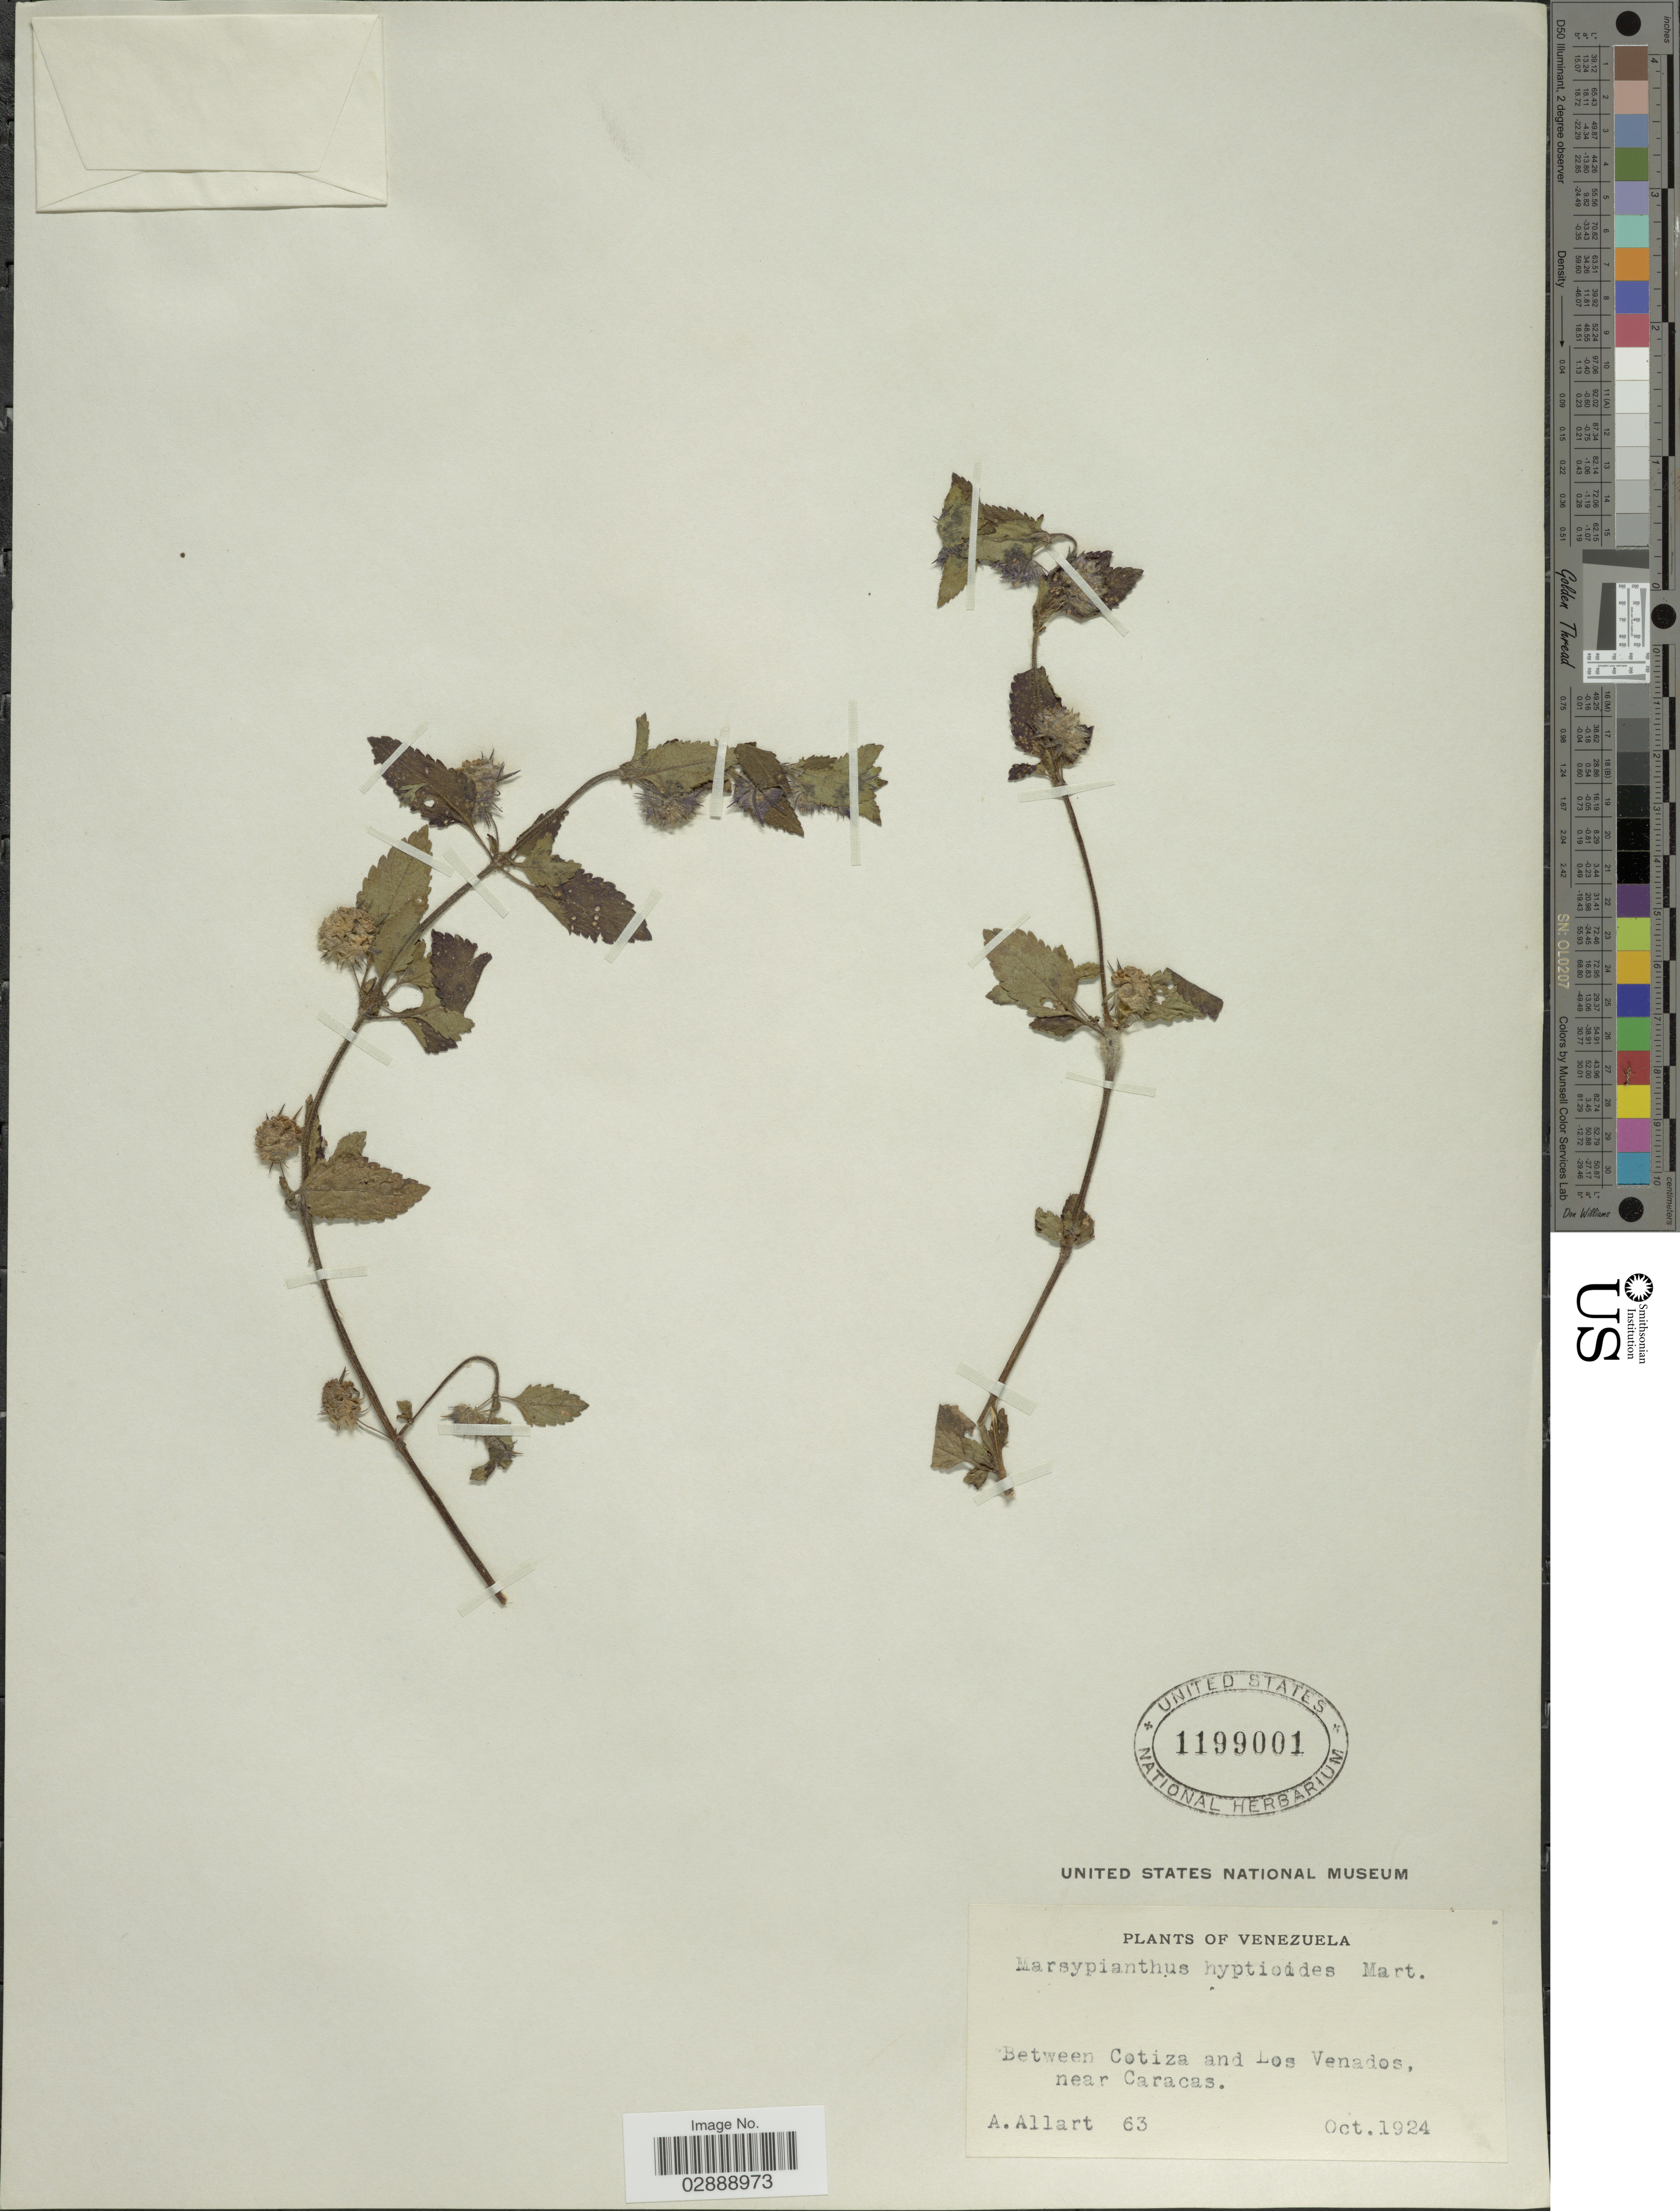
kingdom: Plantae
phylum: Tracheophyta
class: Magnoliopsida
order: Lamiales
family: Lamiaceae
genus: Marsypianthes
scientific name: Marsypianthes chamaedrys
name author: (Vahl) Kuntze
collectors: A. Allart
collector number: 63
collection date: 1924-10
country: Venezuela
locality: Between Cotiza and Los Venados, near Caracas.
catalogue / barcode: US 1199001